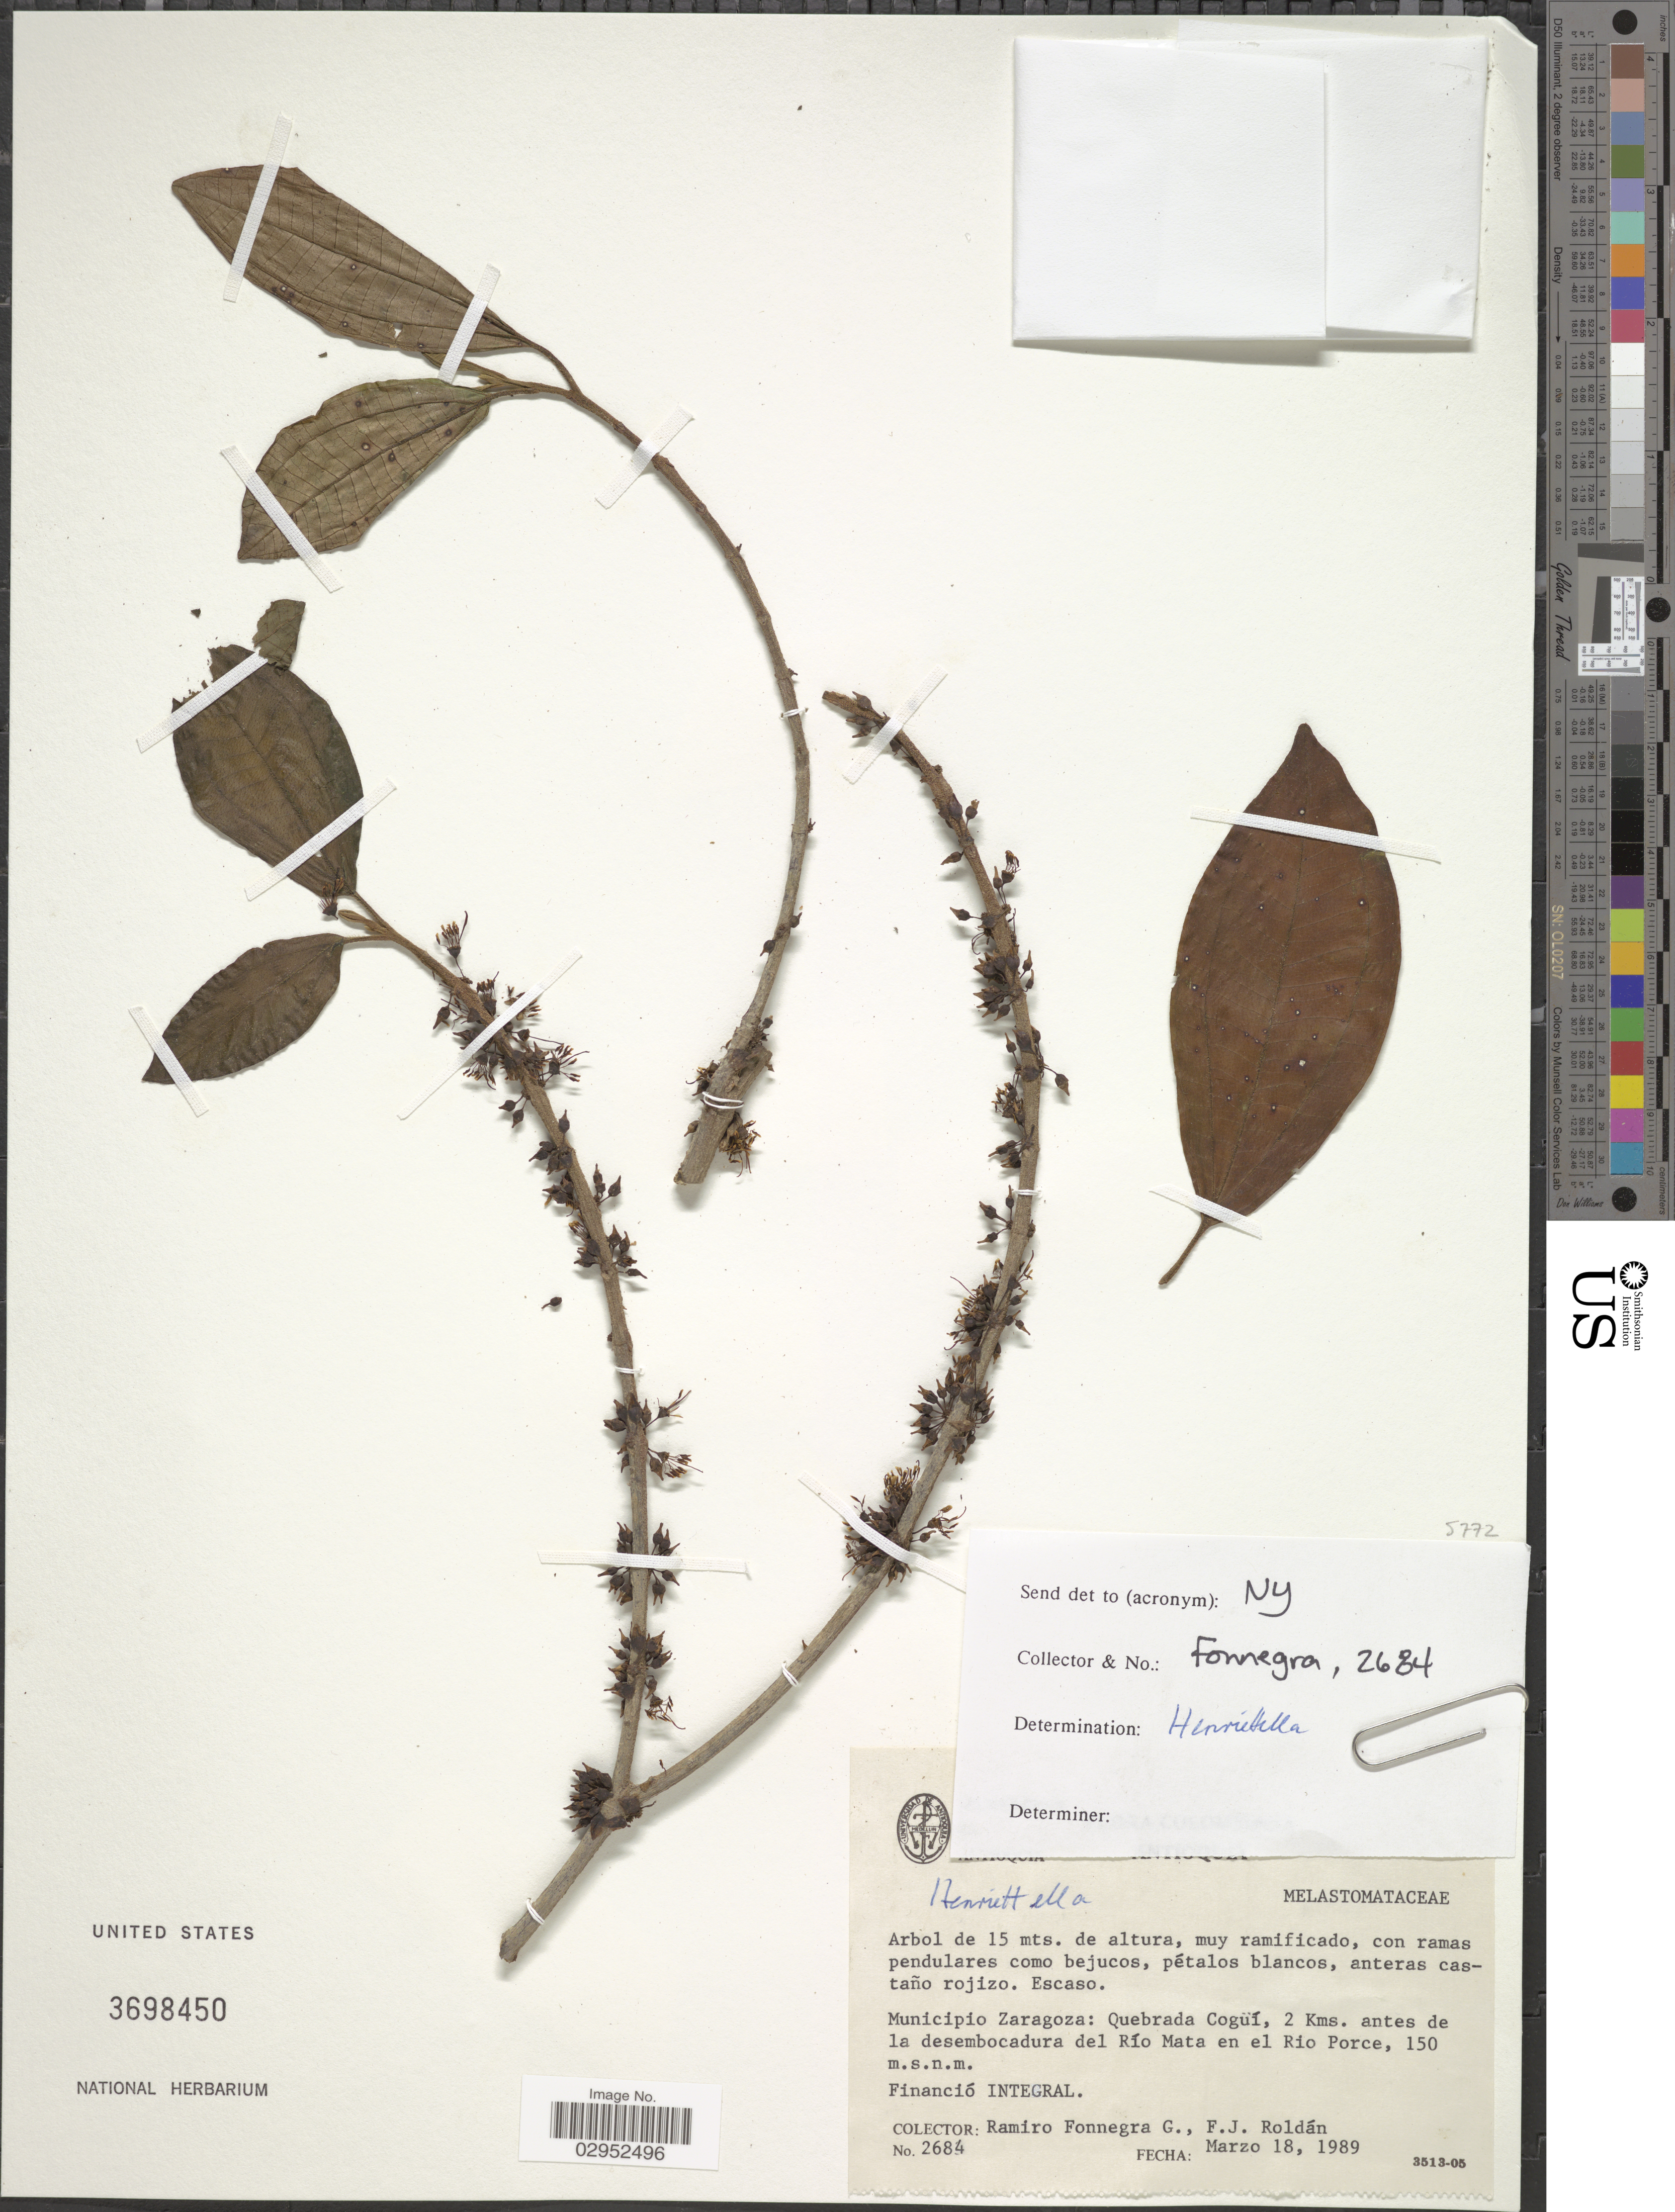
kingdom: Plantae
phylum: Tracheophyta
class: Magnoliopsida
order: Myrtales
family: Melastomataceae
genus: Henriettea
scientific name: Henriettea sp.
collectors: R. Fonnegra G. & F. J. Roldán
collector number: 2684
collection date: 1989-03-18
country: Colombia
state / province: Antioquia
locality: Municipio Zaragoza: Quebrada Coguí, 2 Kms. antes de la desembocadura del Río Mata en el Rio Porce.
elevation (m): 150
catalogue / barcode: US 3698450